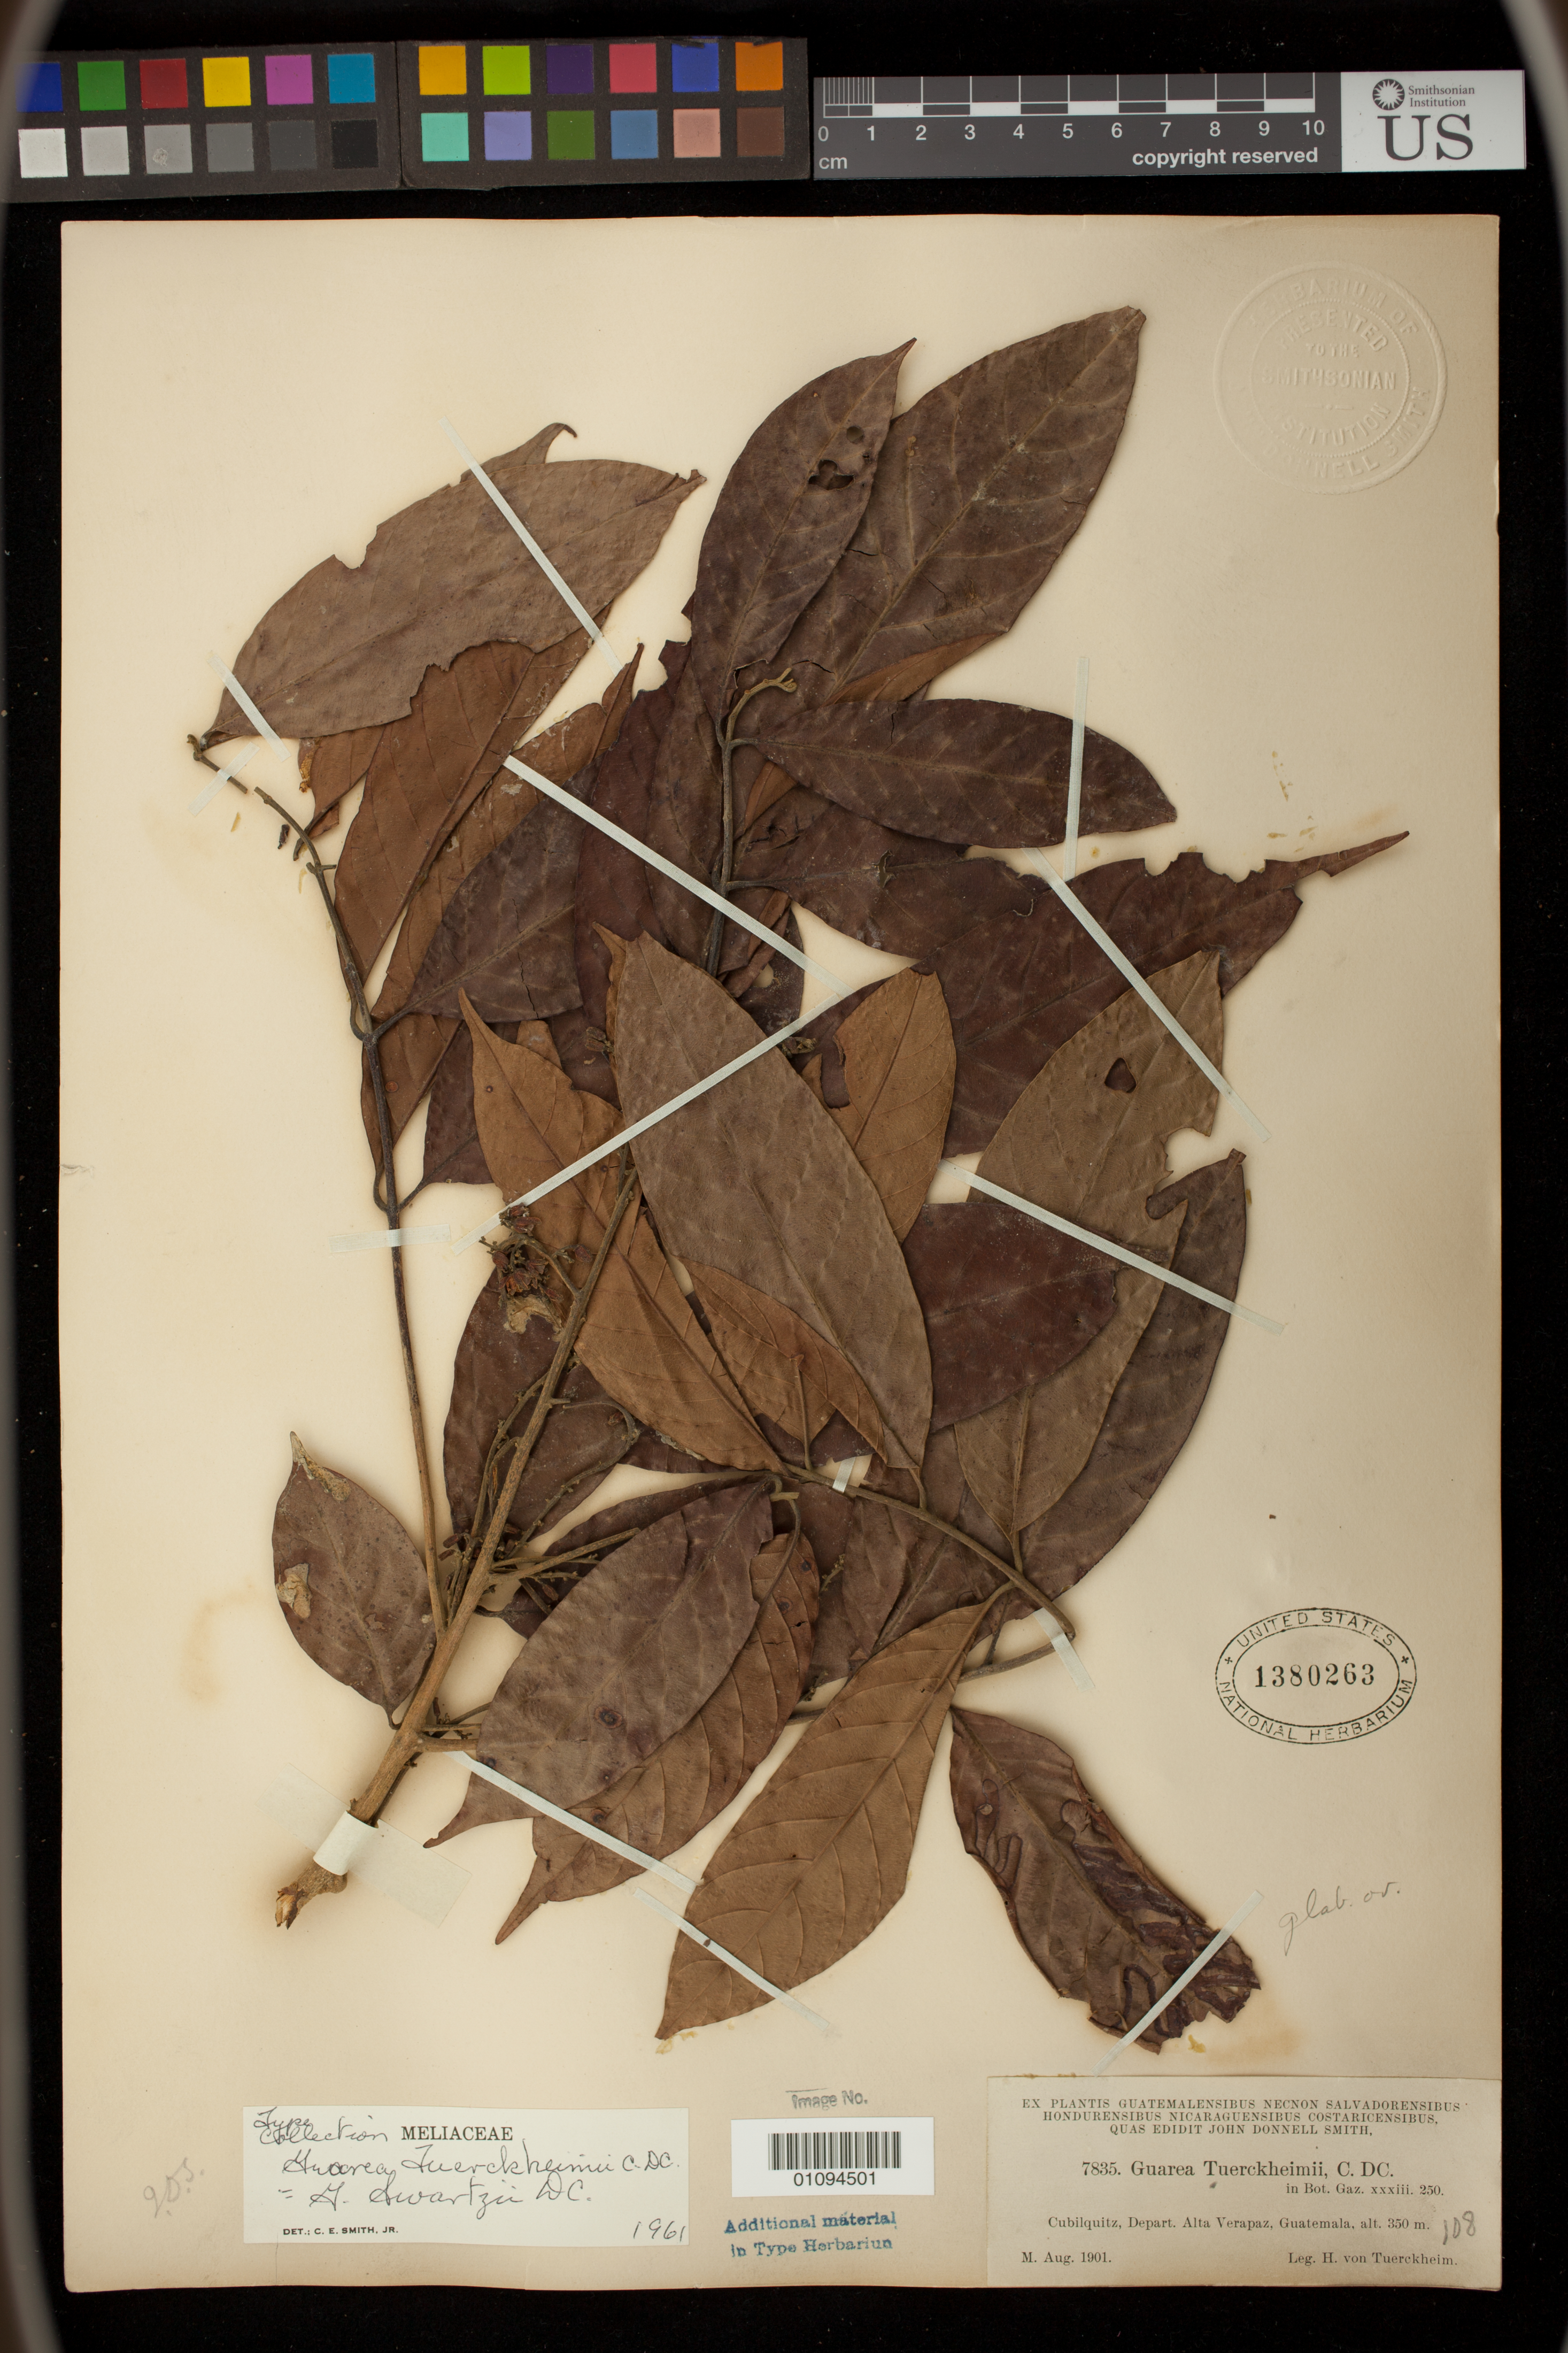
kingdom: Plantae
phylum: Tracheophyta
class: Magnoliopsida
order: Sapindales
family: Meliaceae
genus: Guarea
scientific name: Guarea tuerckheimii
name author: C. DC. ex Donn. Sm.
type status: Type Collection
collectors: H. von Türckheim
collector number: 7835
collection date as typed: Aug 1901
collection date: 1901-08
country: Guatemala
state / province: Alta Verapaz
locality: Cubilquitz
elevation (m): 350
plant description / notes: One of two US sheets (USNH 1380262, 1380263) received from the John Donnell Smith herbarium, neither clearly the holotype.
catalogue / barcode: US 1380263